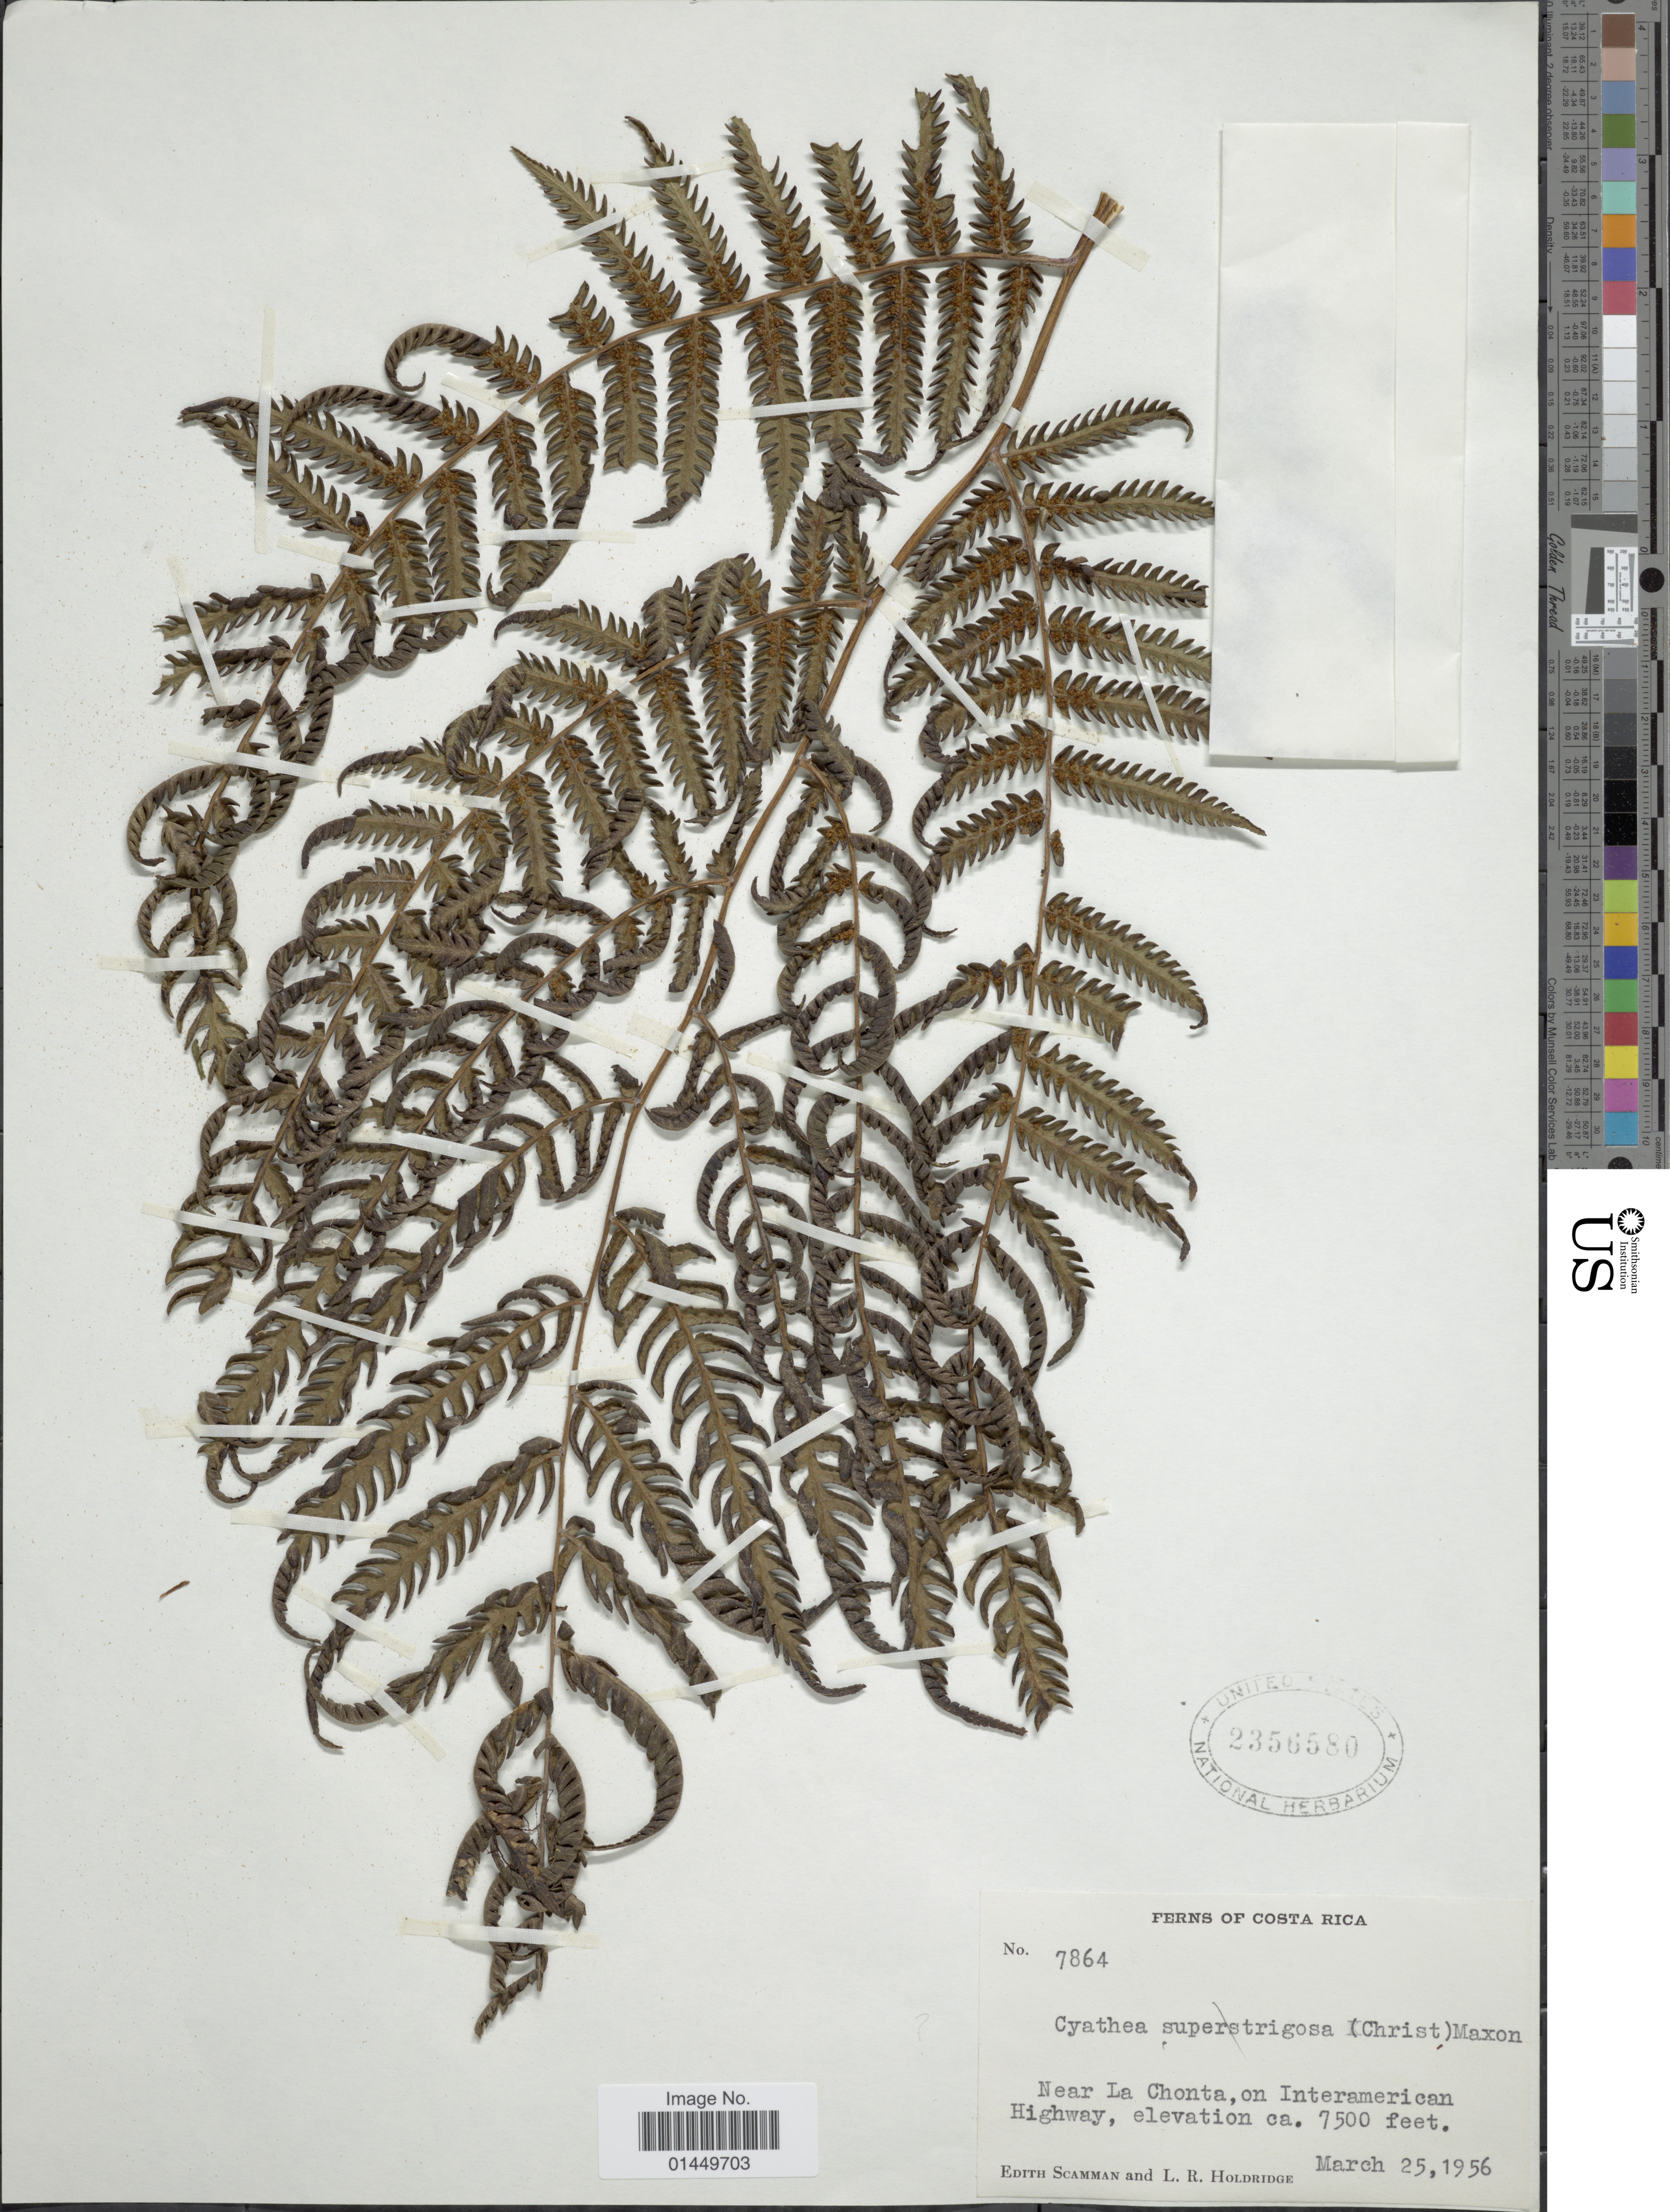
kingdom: Plantae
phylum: Tracheophyta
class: Polypodiopsida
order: Cyatheales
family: Cyatheaceae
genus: Cyathea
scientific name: Cyathea suprastrigosa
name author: (Christ) Maxon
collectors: E. Scamman & L. Holdridge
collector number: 7864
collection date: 1956-03-25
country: Costa Rica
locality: Near La Chonta, on Interamerican Highway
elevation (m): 2286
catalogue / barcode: US 2356580